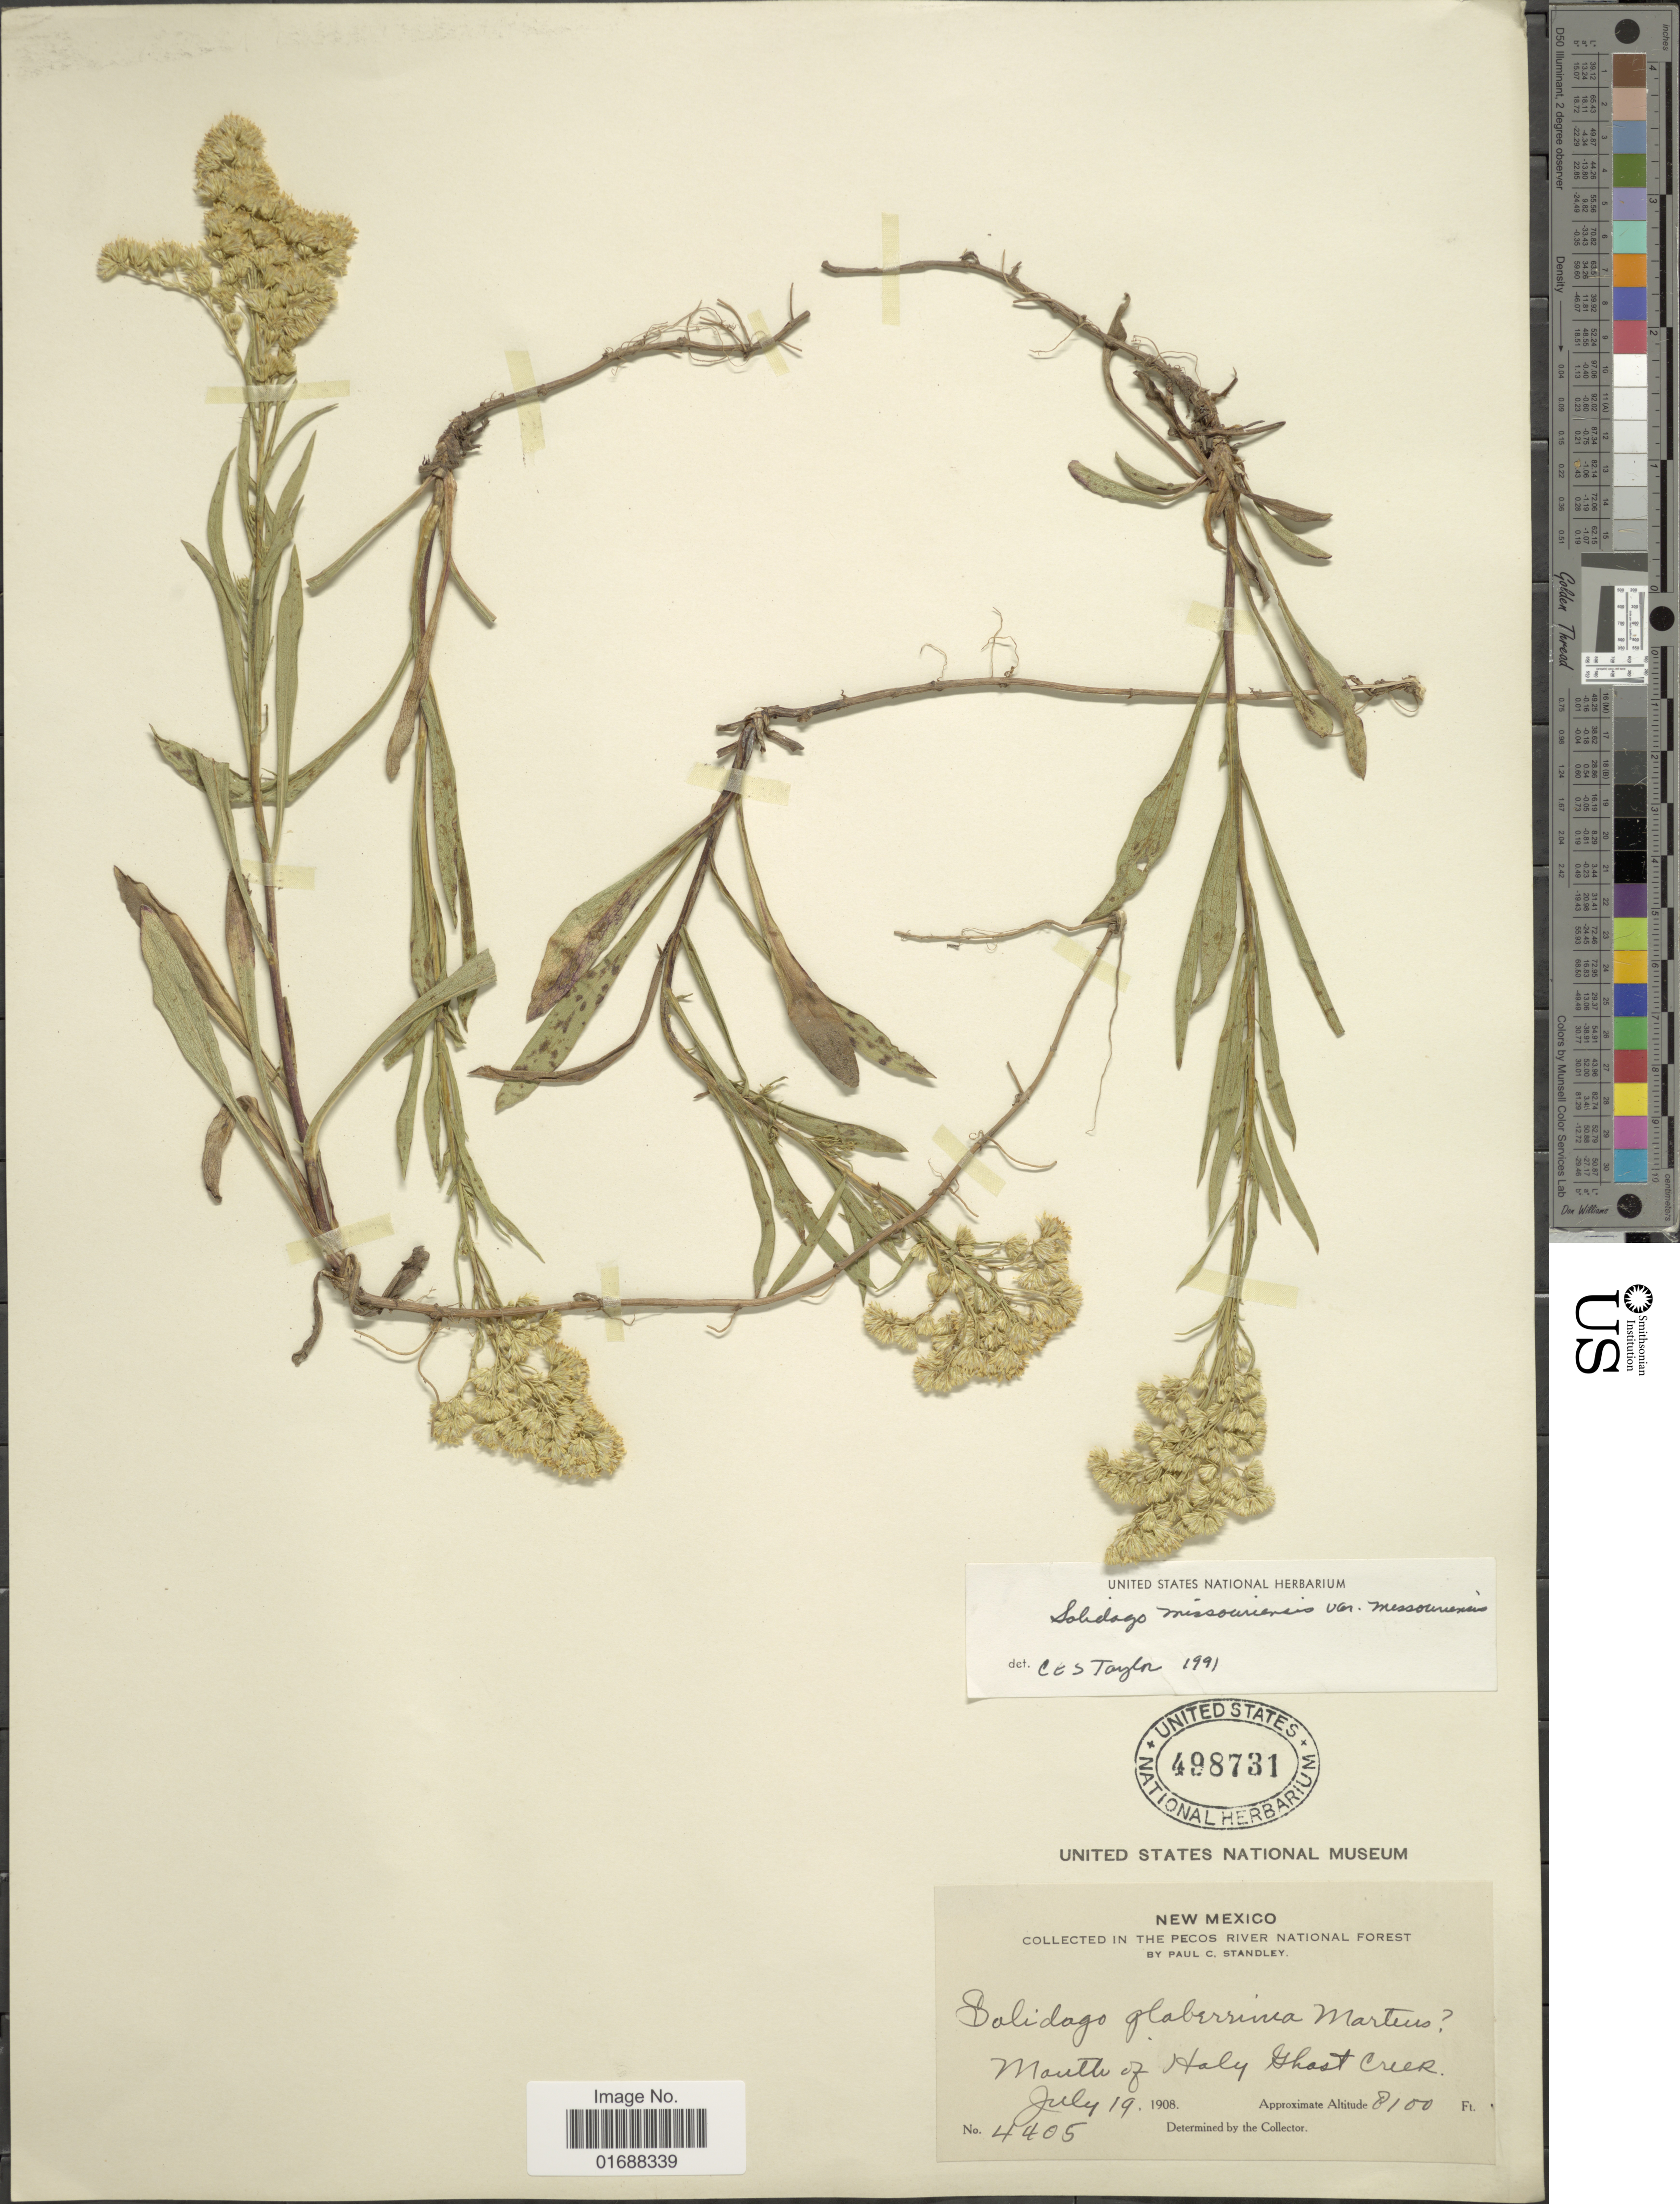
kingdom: Plantae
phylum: Tracheophyta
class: Magnoliopsida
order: Asterales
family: Asteraceae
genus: Solidago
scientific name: Solidago missouriensis var. missouriensis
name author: Nutt.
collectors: P. C. Standley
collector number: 4405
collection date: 1908-07-19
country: United States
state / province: New Mexico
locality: Mouth of Haly Ghost Creek.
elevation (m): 2469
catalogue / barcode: US 498731